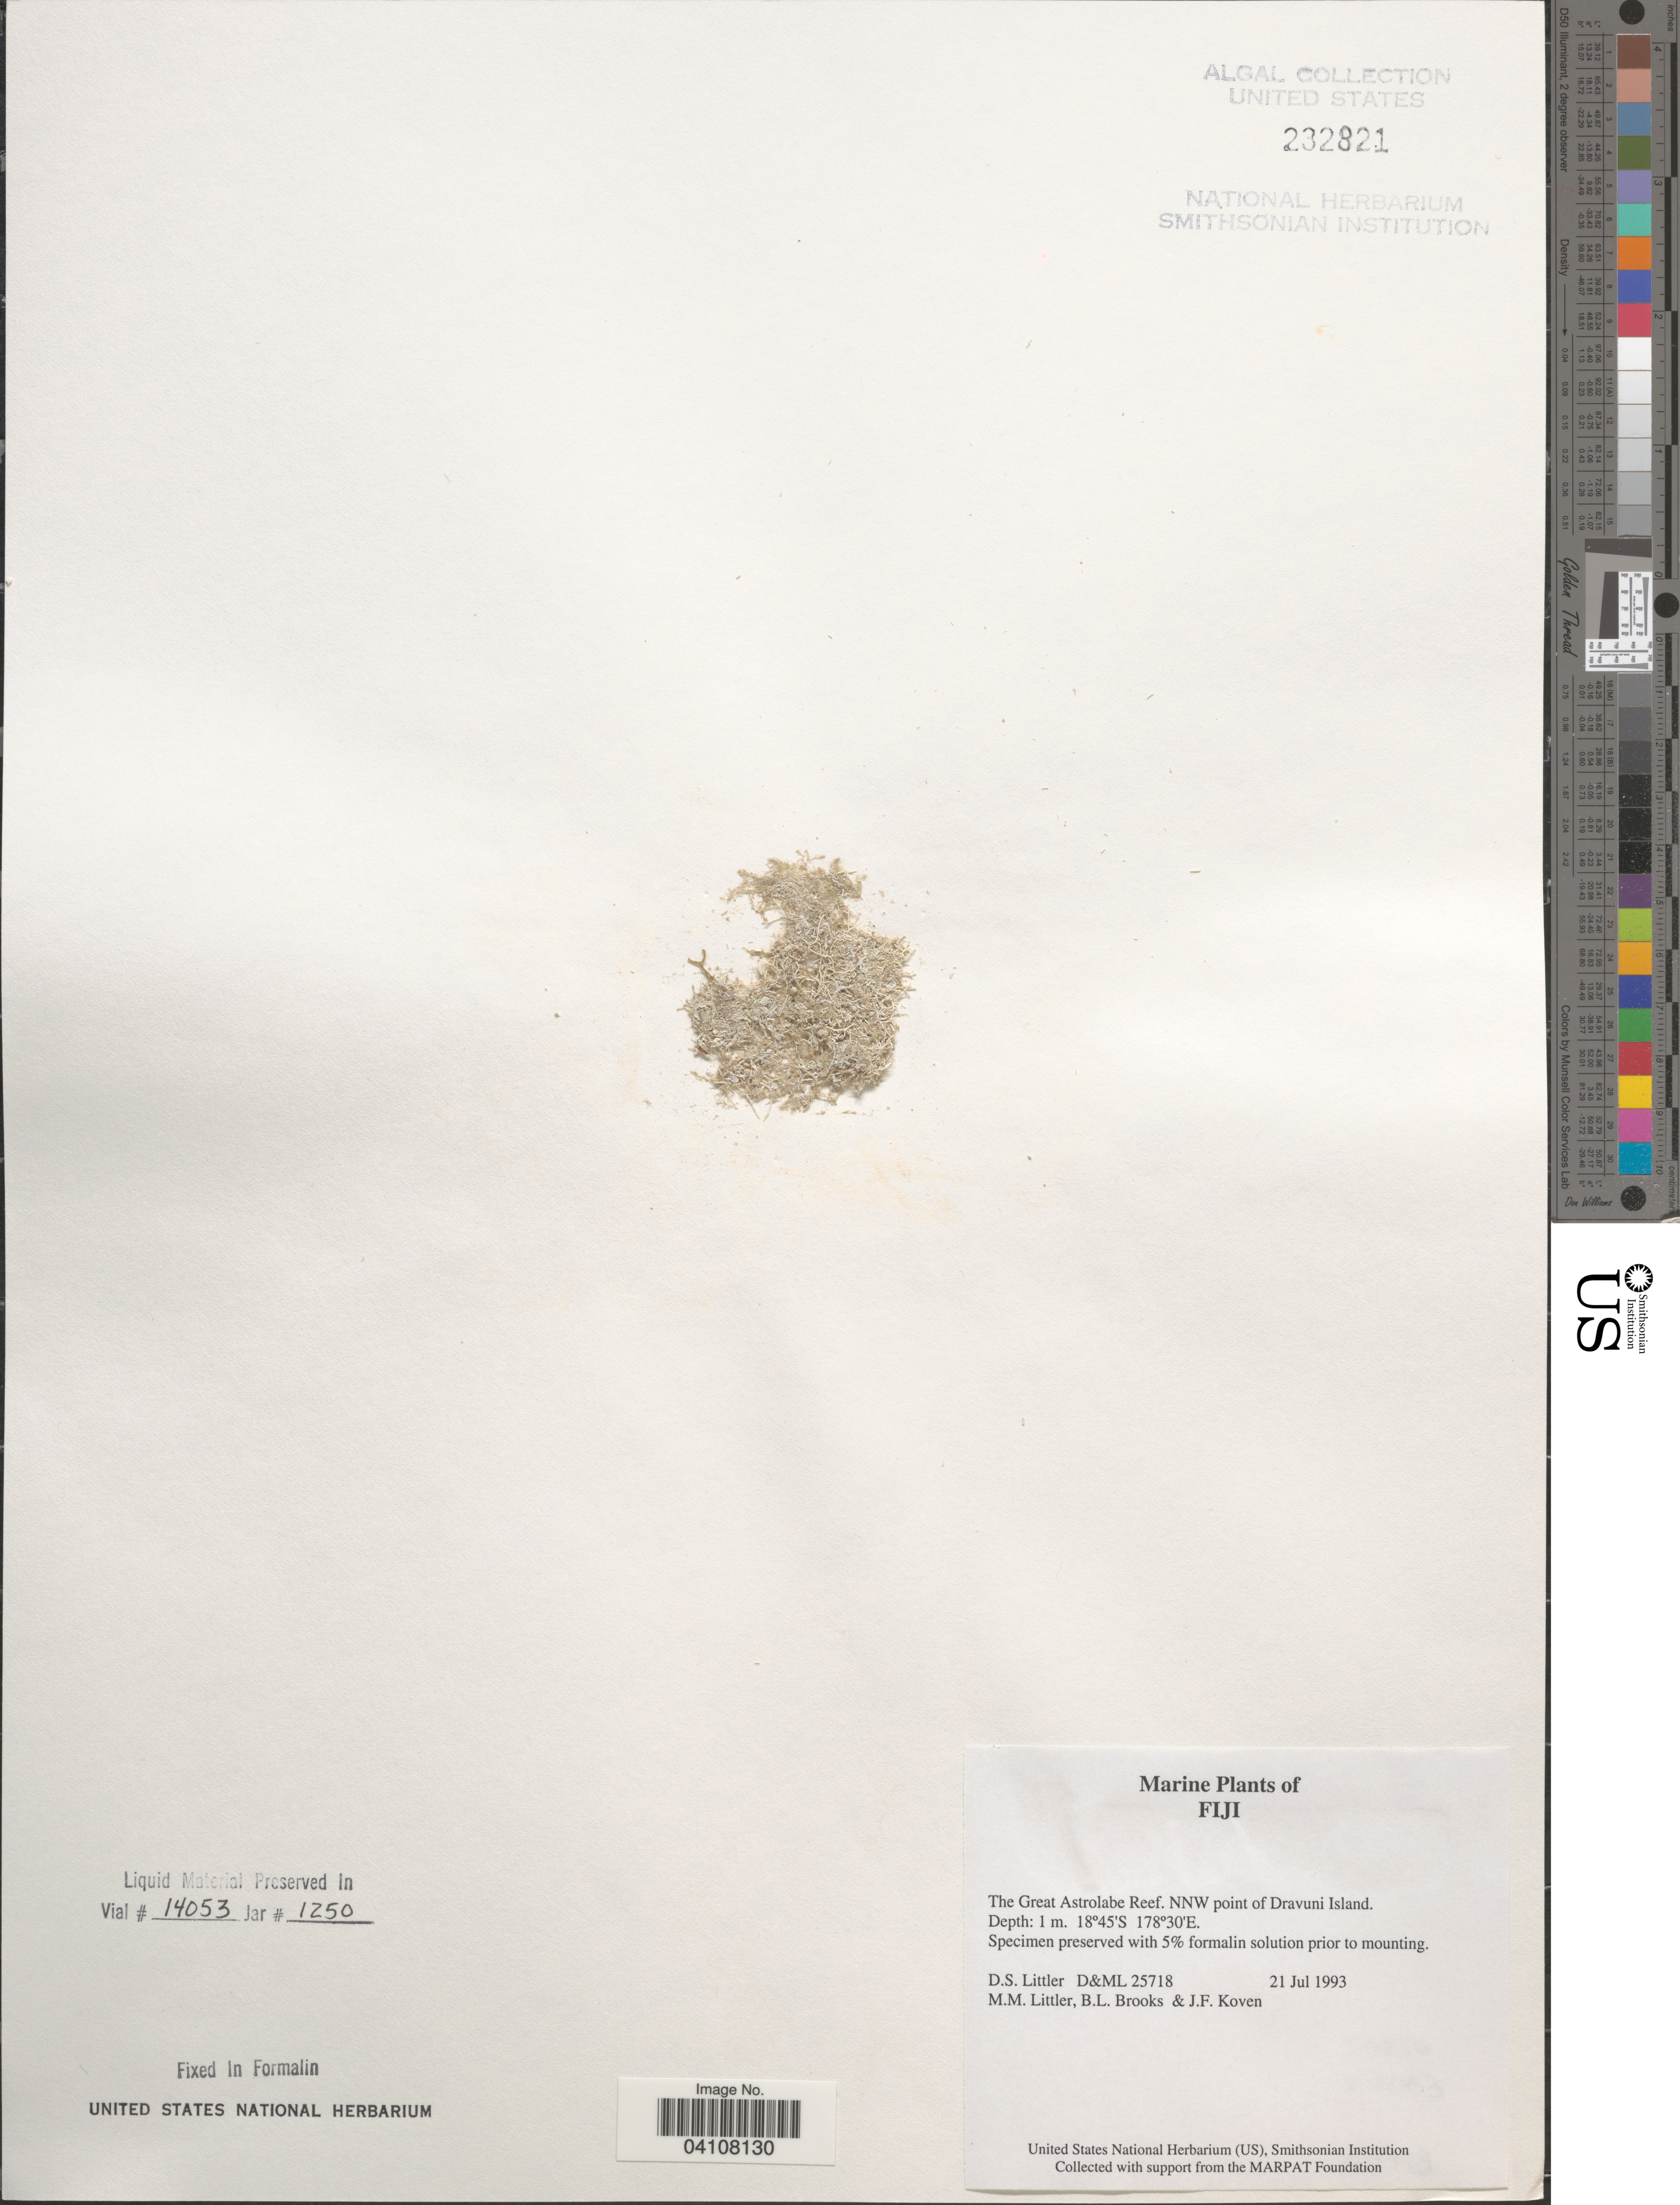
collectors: D. S. Littler, B. Brooks & J. Koven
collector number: D&ML25718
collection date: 1993-07-21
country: Fiji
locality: The Great Astrolabe Reef. NNW point of Dravuni Island.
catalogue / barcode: US 232821